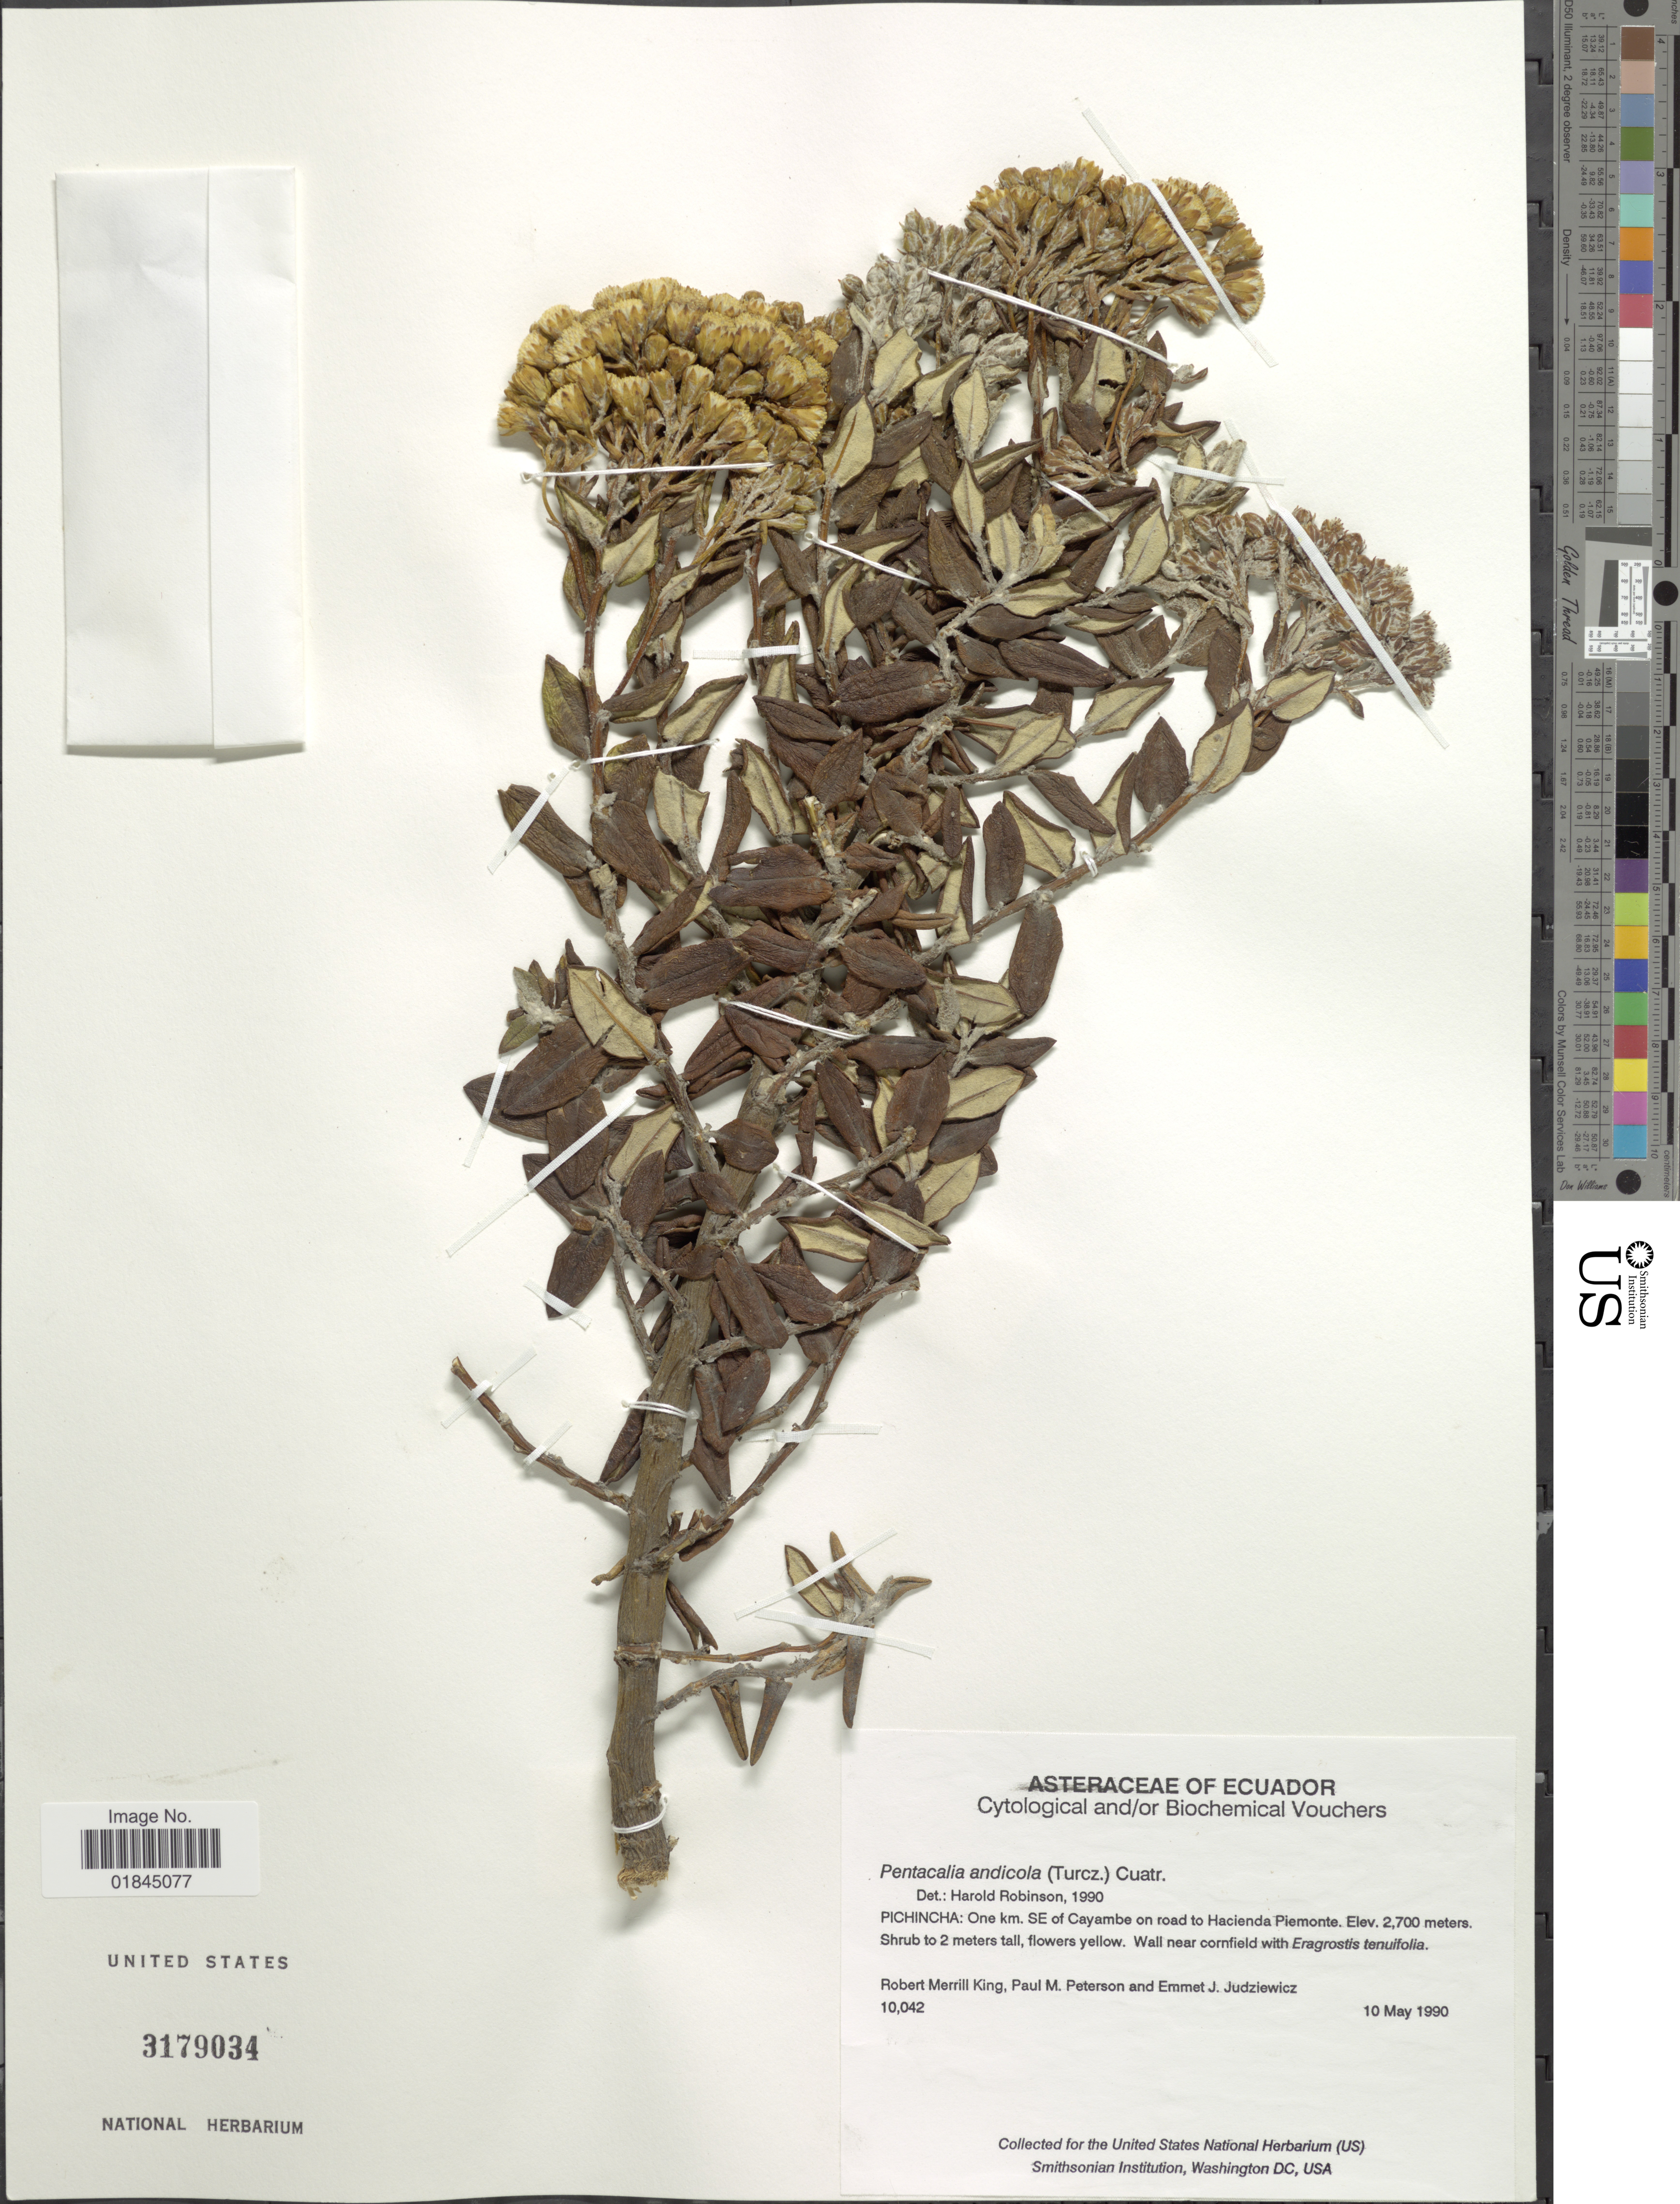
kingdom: Plantae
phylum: Tracheophyta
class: Magnoliopsida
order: Asterales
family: Asteraceae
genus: Pentacalia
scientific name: Pentacalia andicola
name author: (Turcz.) Cuatrec.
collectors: R. M. King, P. M. Peterson & E. J. Judziewicz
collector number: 10042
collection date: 1990-05-10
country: Ecuador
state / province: Pichincha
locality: One km. SE of Cayambe on road to Hacienda Piemonte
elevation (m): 2700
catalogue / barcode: US 3179034